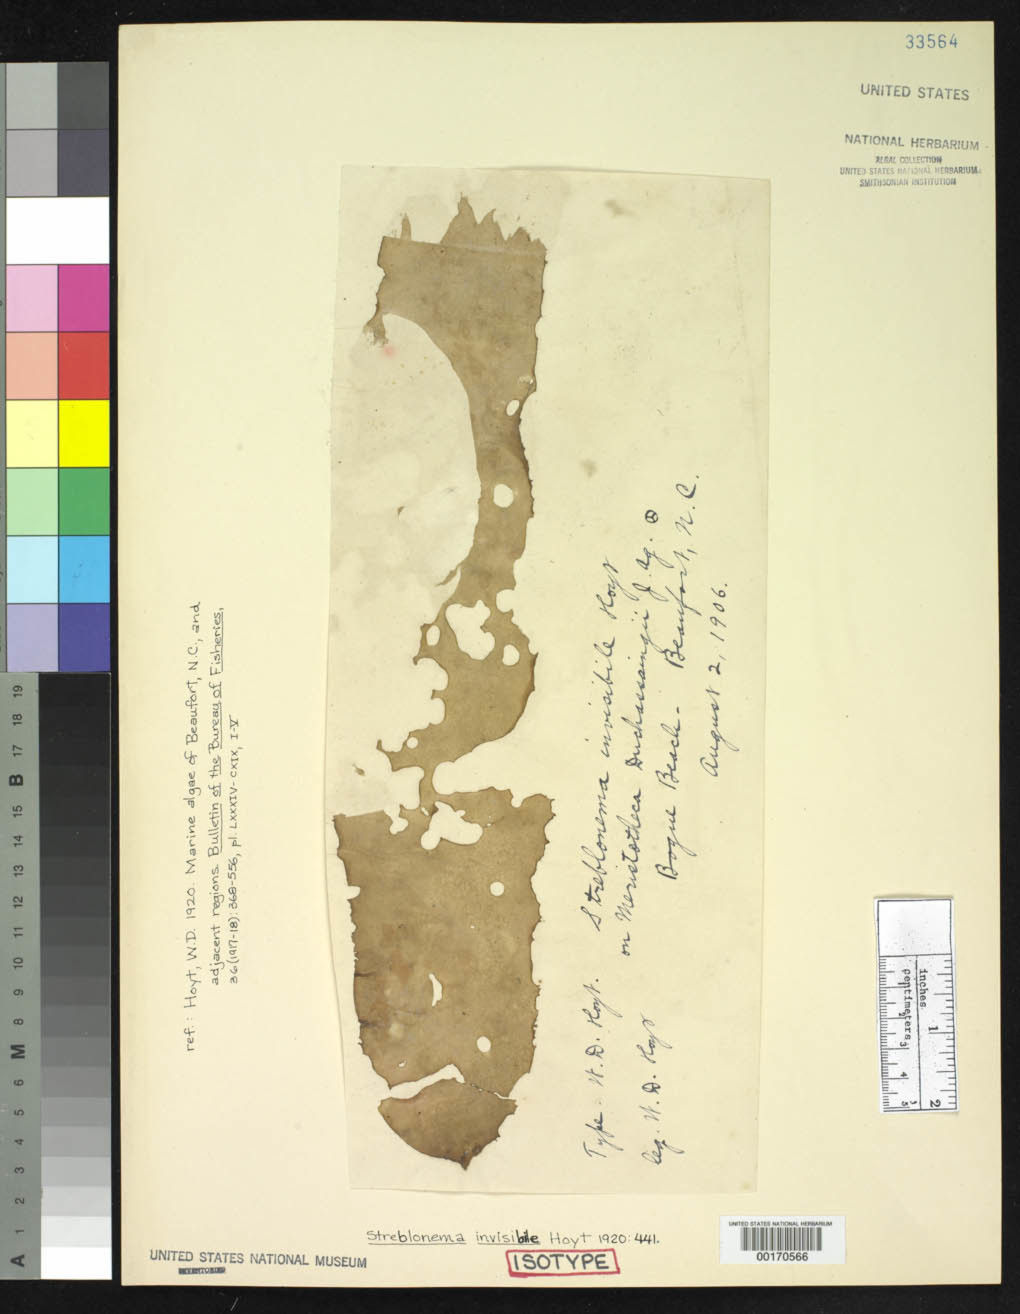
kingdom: Chromista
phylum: Ochrophyta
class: Phaeophyceae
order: Ectocarpales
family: Chordariaceae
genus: Streblonema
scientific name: Streblonema invisibile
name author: Hoyt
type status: Isotype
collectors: W. D. Hoyt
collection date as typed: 02 Aug 1906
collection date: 1906-08-02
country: United States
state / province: North Carolina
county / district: Carteret County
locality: Beaufort, Bogue Beach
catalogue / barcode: US 33564